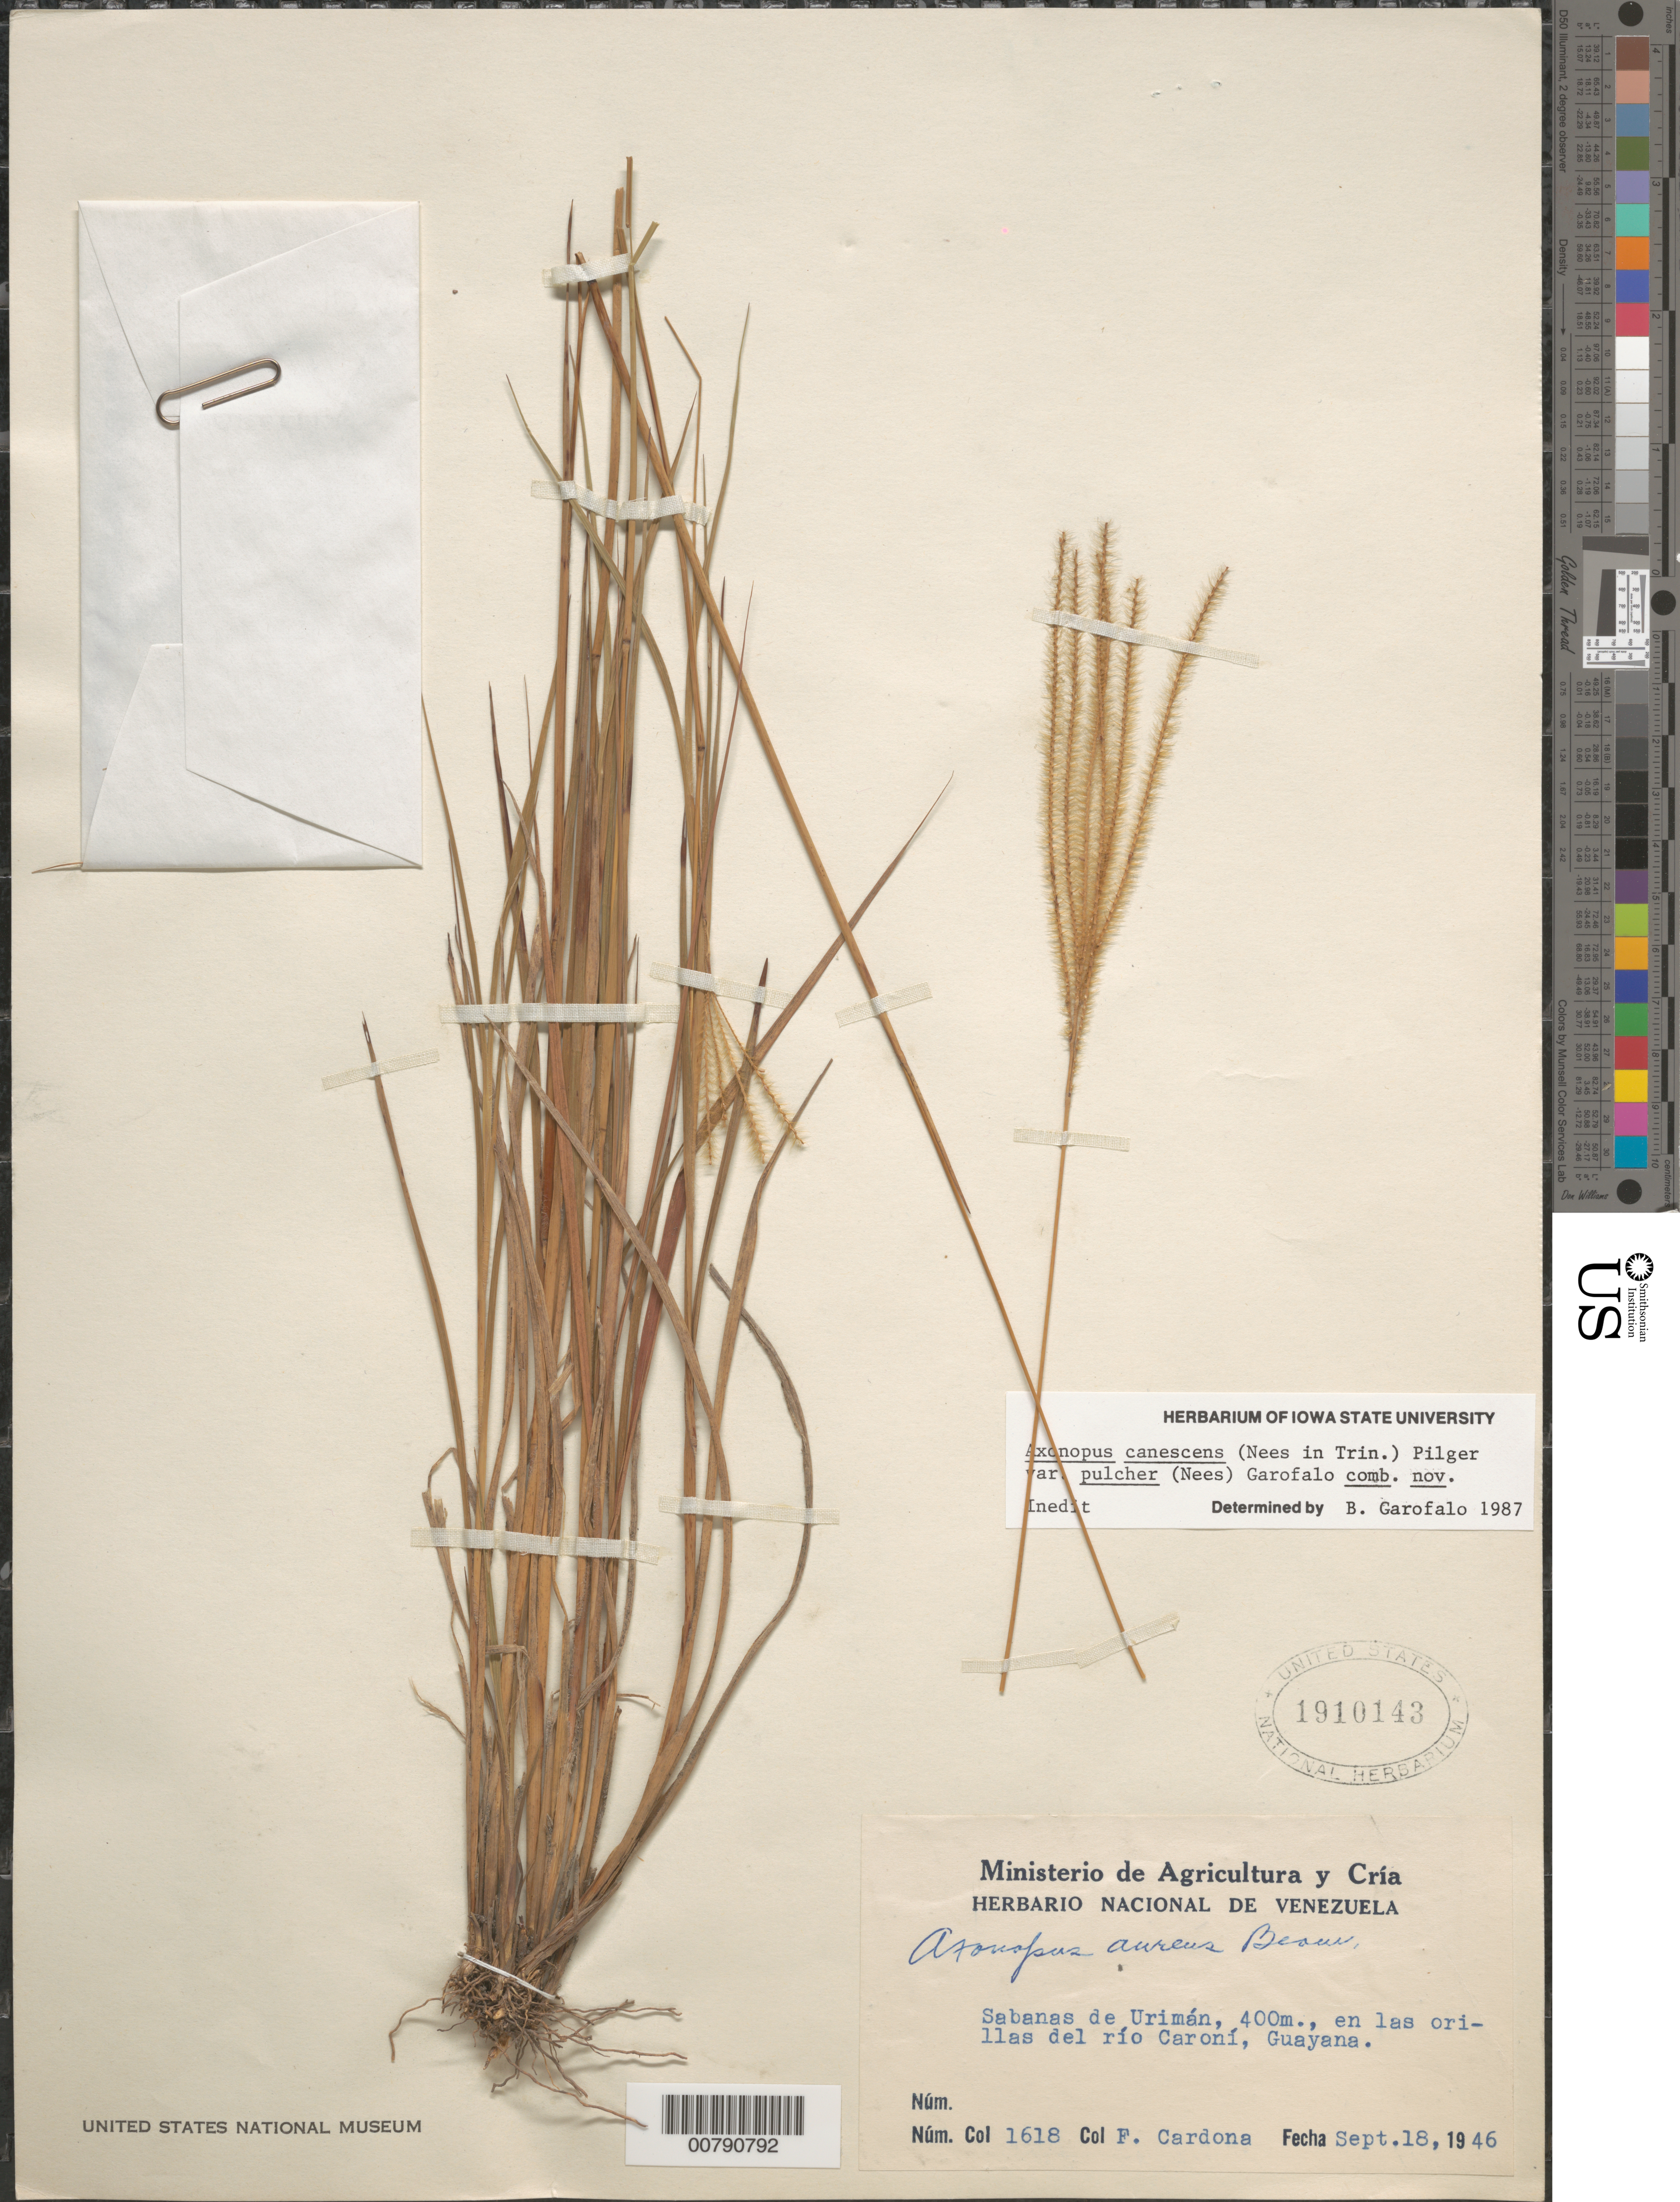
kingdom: Plantae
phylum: Tracheophyta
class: Liliopsida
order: Poales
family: Poaceae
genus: Axonopus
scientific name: Axonopus canescens var. pulcher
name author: (Nees in Trin.) Pilg.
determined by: Garofalo, B.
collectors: F. Cardona Puig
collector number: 1618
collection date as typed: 18-Sep-46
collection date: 1946-09-18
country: Venezuela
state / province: Bolívar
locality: Río Caroní, Urimán Savannas (Guayana)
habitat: Orillas del rio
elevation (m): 400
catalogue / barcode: US 1910143